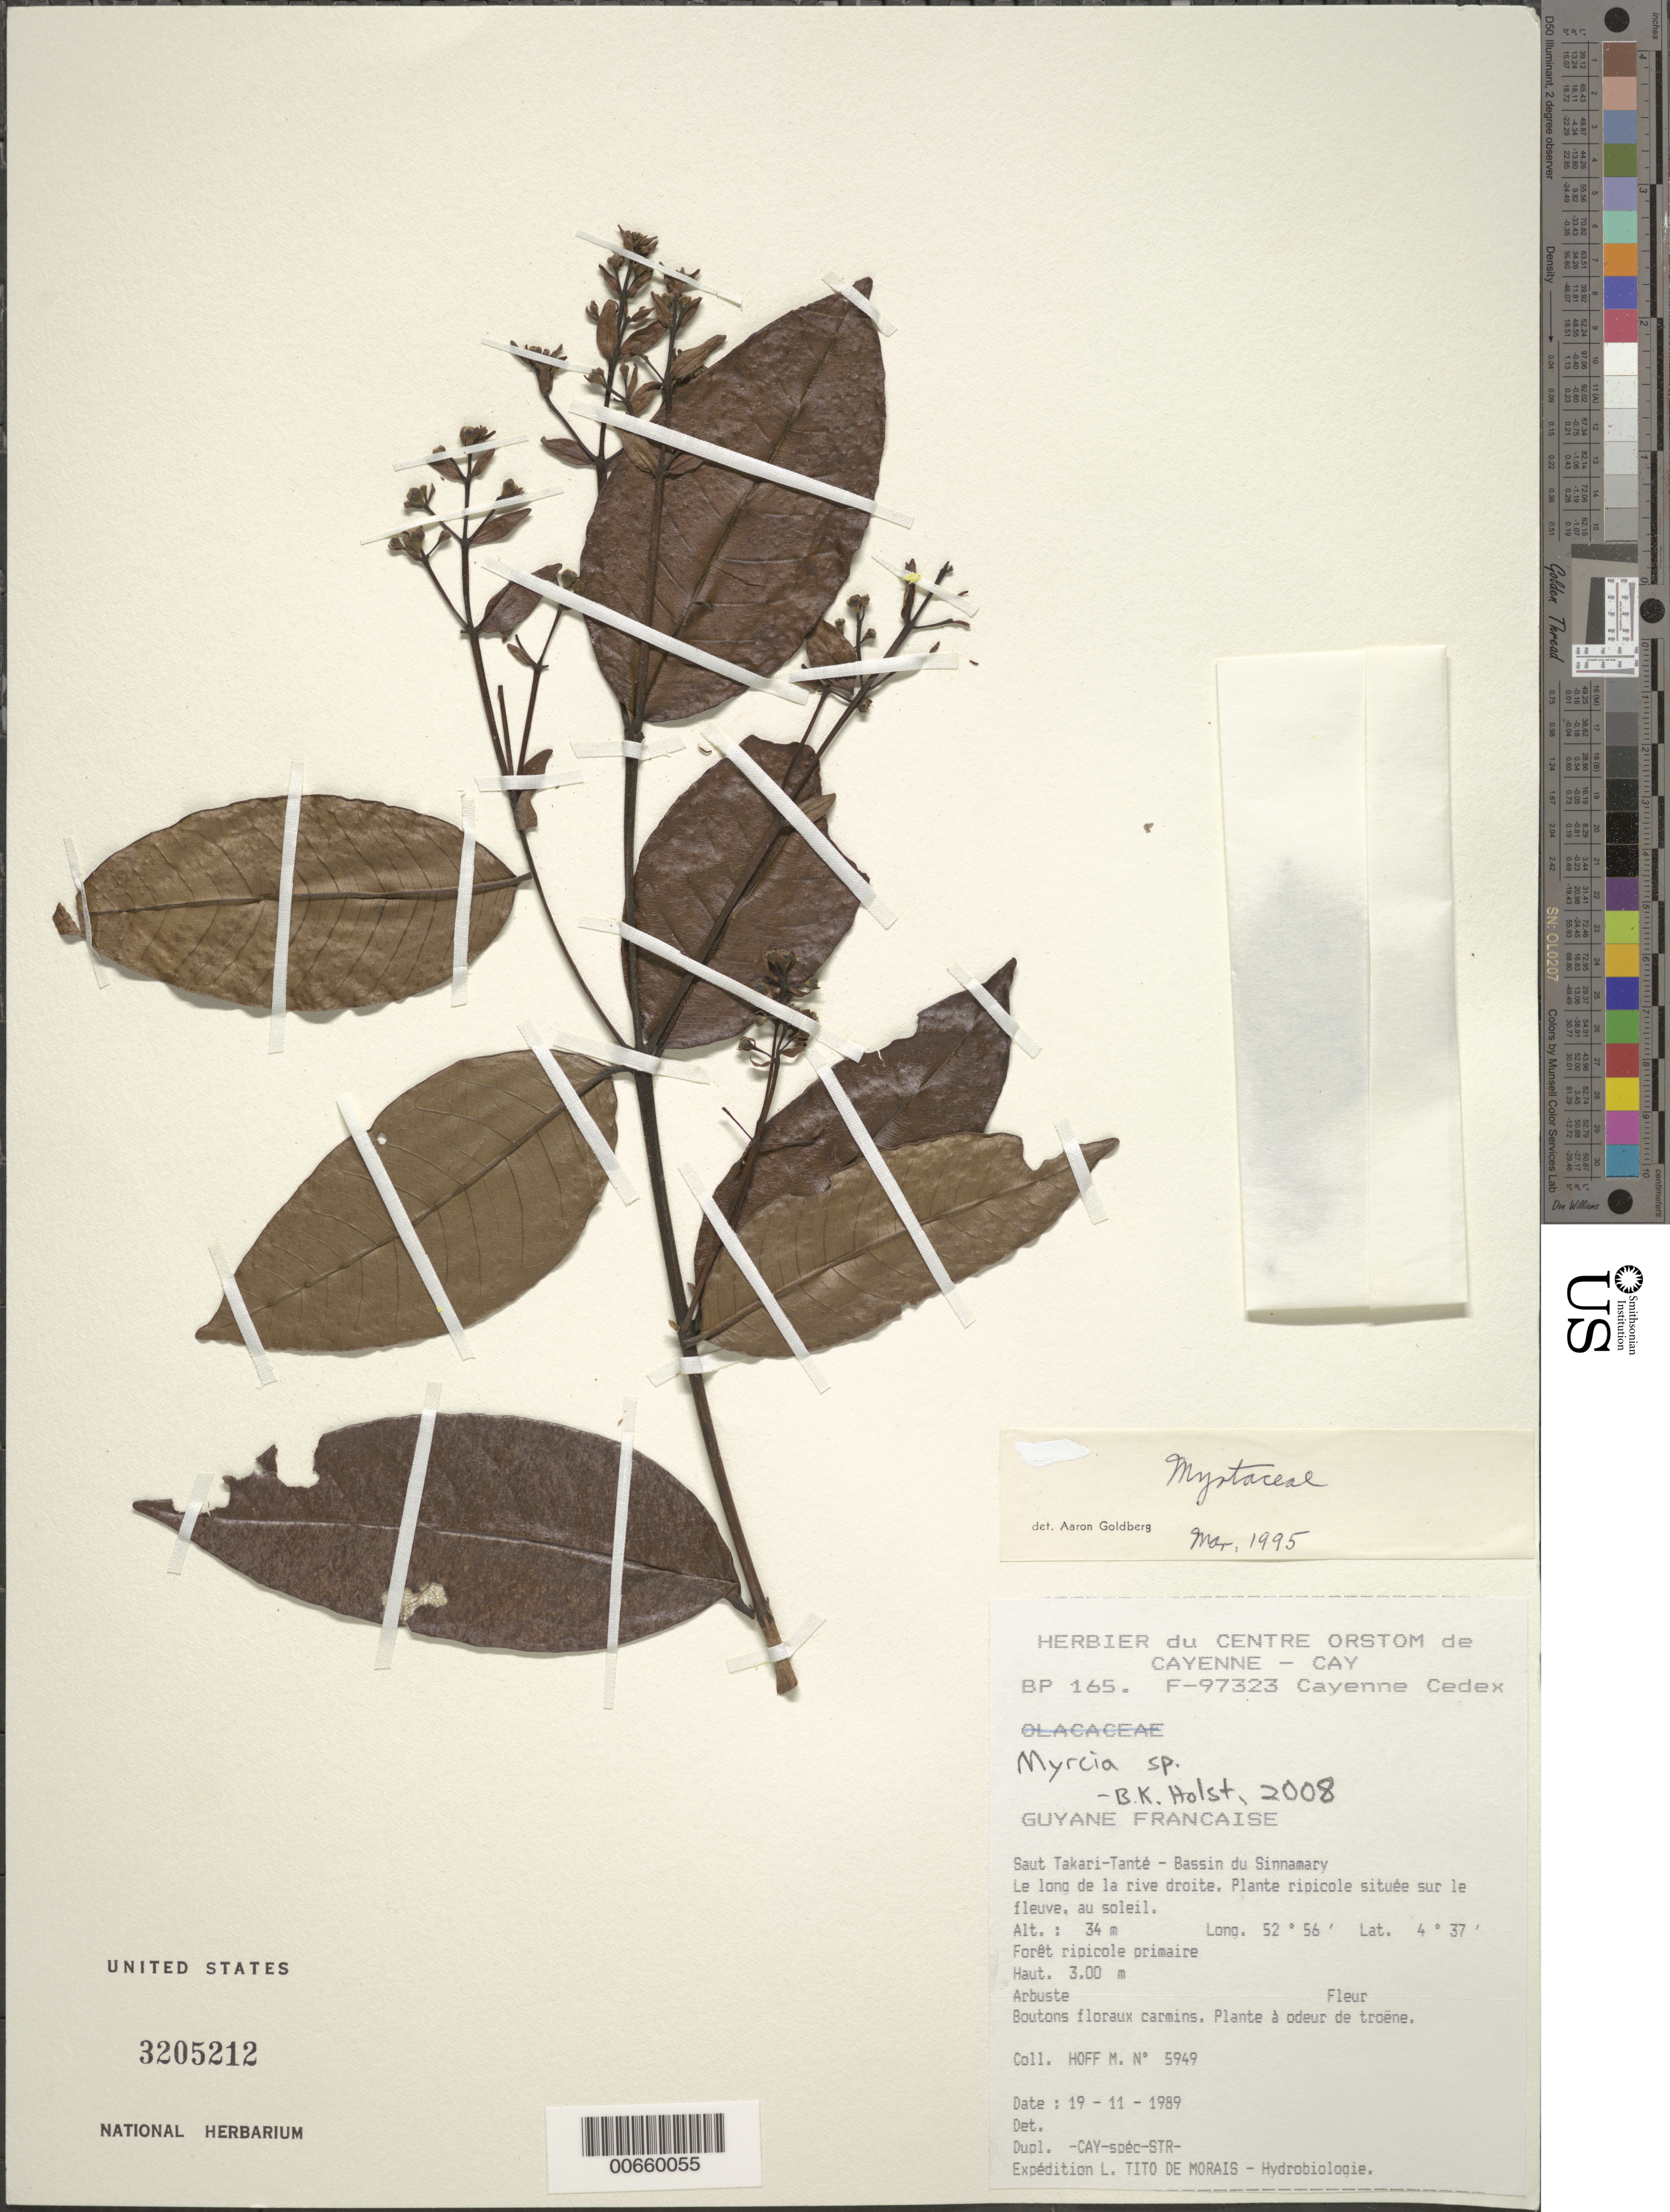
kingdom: Plantae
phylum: Tracheophyta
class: Magnoliopsida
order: Myrtales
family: Myrtaceae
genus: Myrcia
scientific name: Myrcia sp.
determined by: Holst, Bruce K.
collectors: M. Hoff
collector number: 5949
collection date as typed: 19-Nov-89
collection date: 1989-11-19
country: French Guiana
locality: Saut Takari-Tanté, Bassin du Sinnamary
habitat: Primary riparian forest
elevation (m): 34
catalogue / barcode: US 3205212